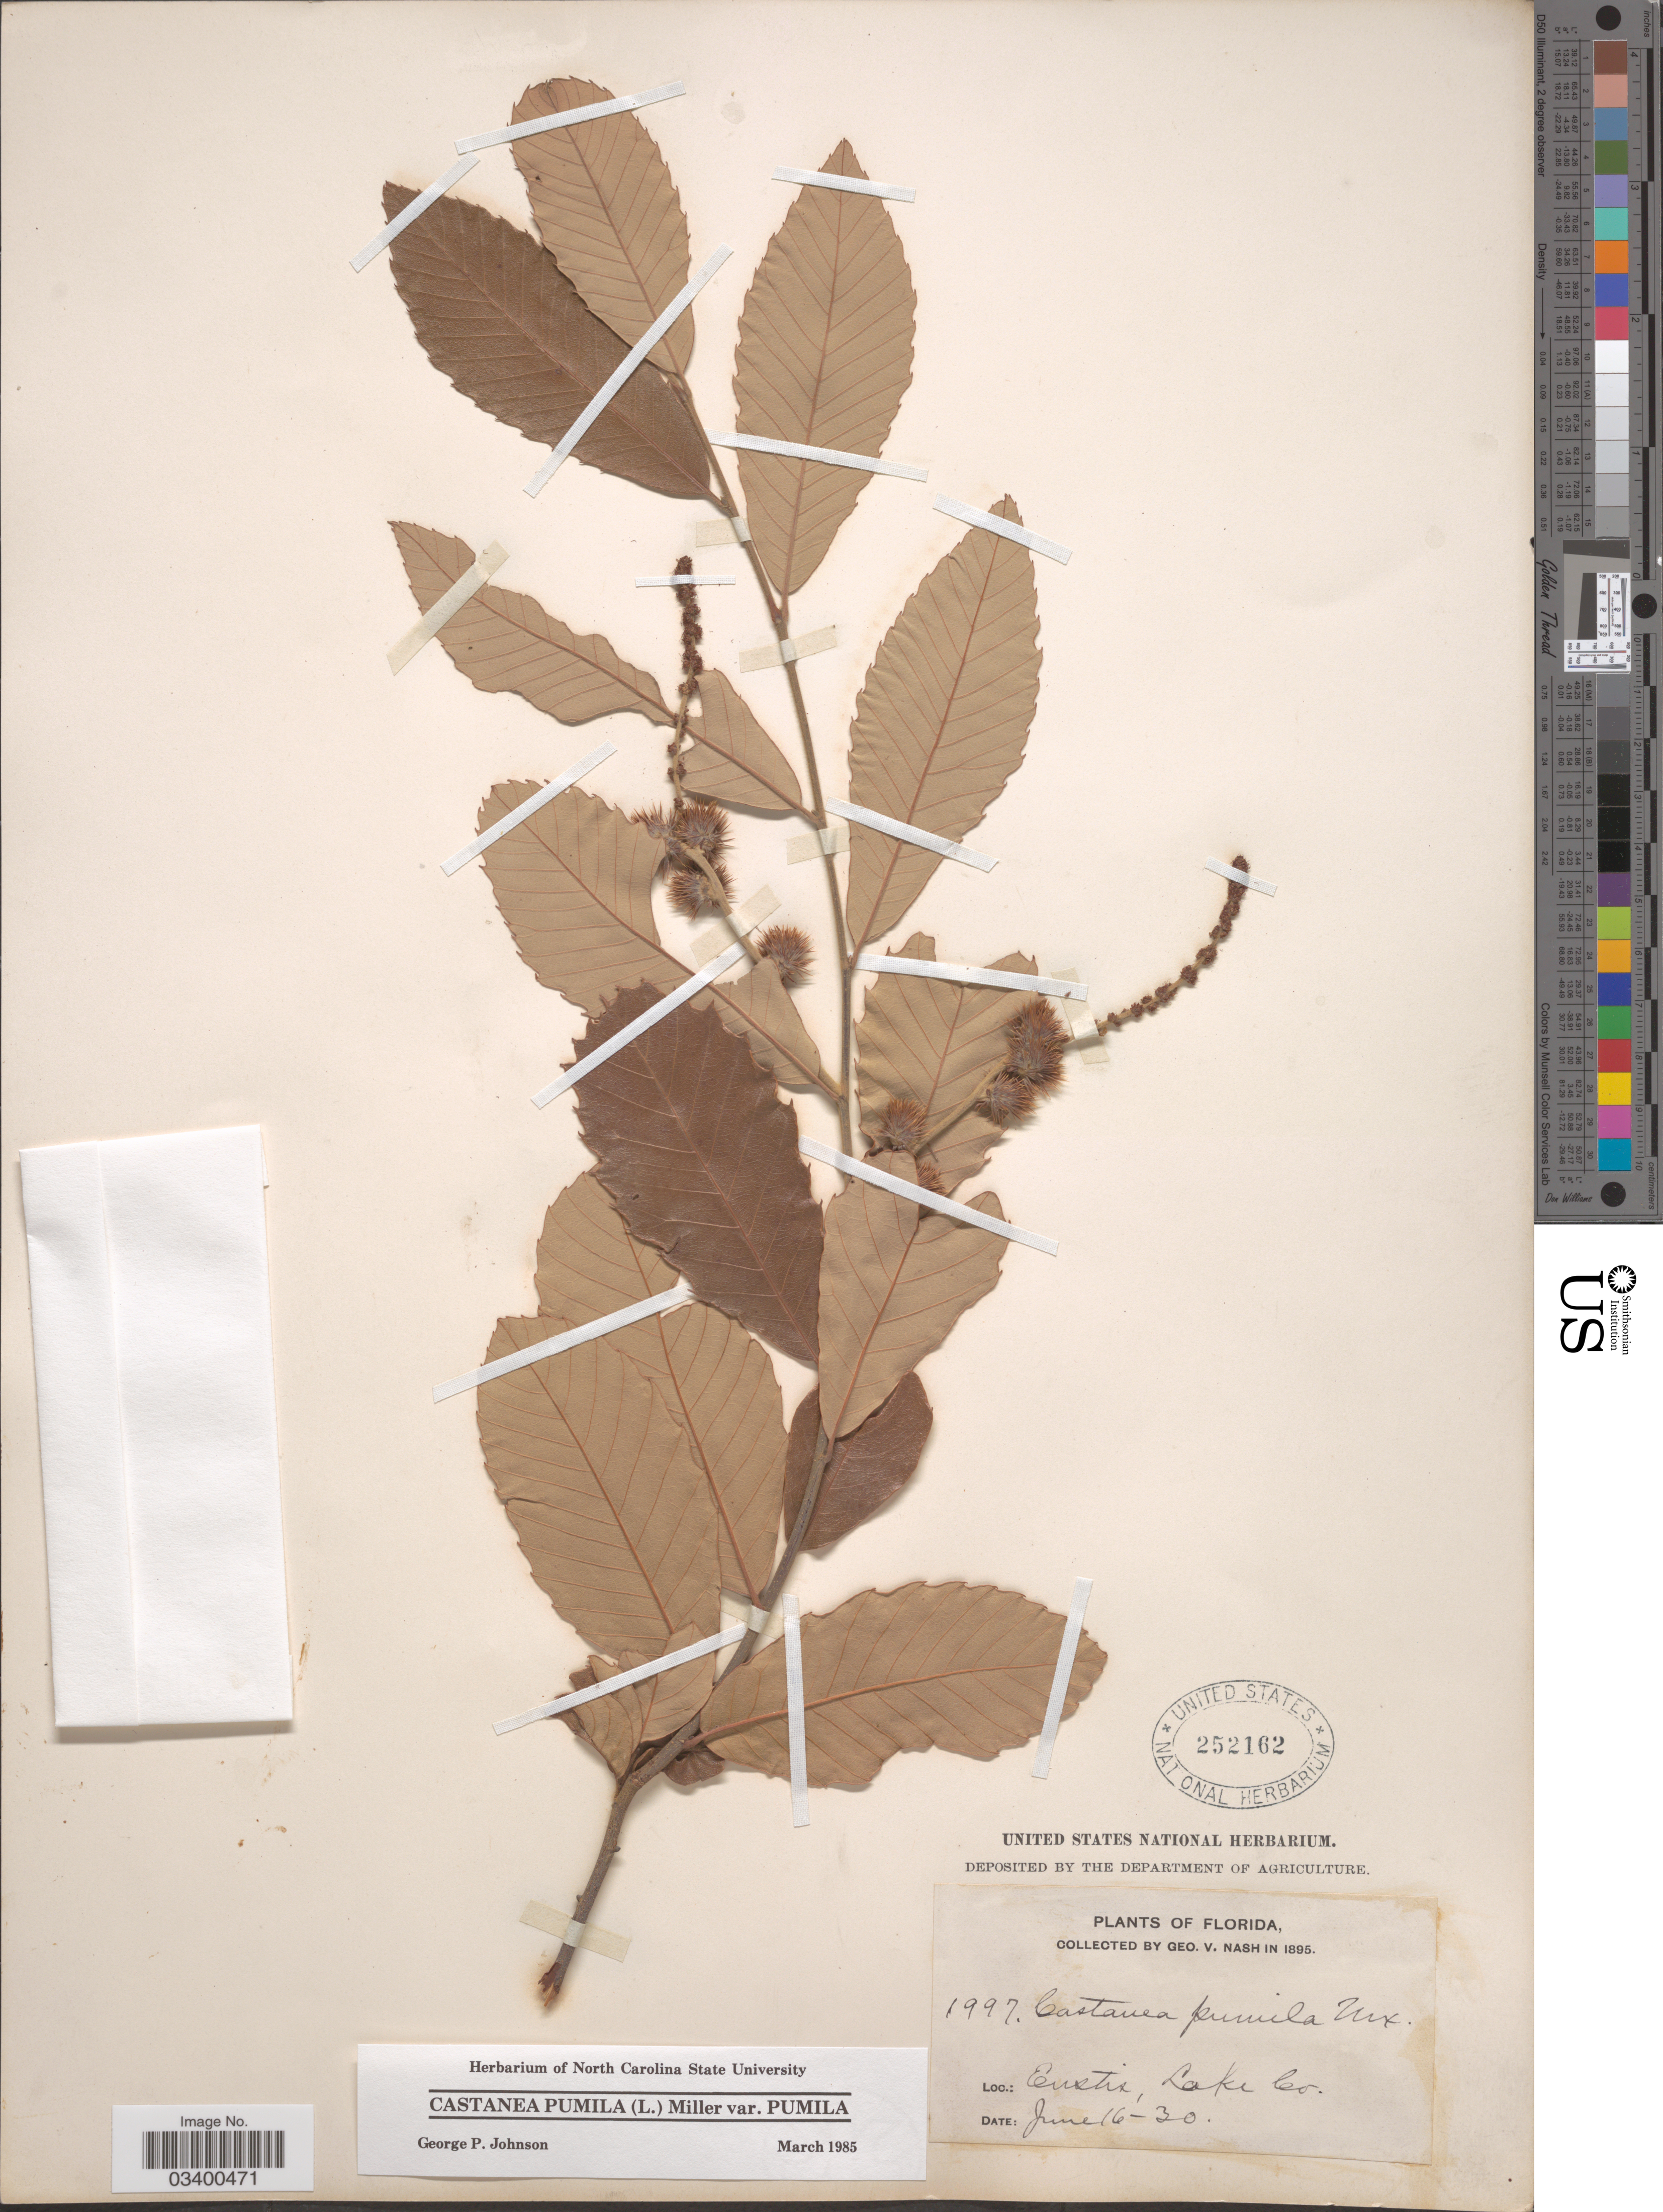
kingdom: Plantae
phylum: Tracheophyta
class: Magnoliopsida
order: Fagales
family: Fagaceae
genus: Castanea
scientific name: Castanea pumila var. pumila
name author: (L.) Mill.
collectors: G. V. Nash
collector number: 1997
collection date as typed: Transcribed d/m/y: 16/6/30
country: United States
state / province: Florida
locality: Eustis, Lake Co.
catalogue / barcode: US 252162